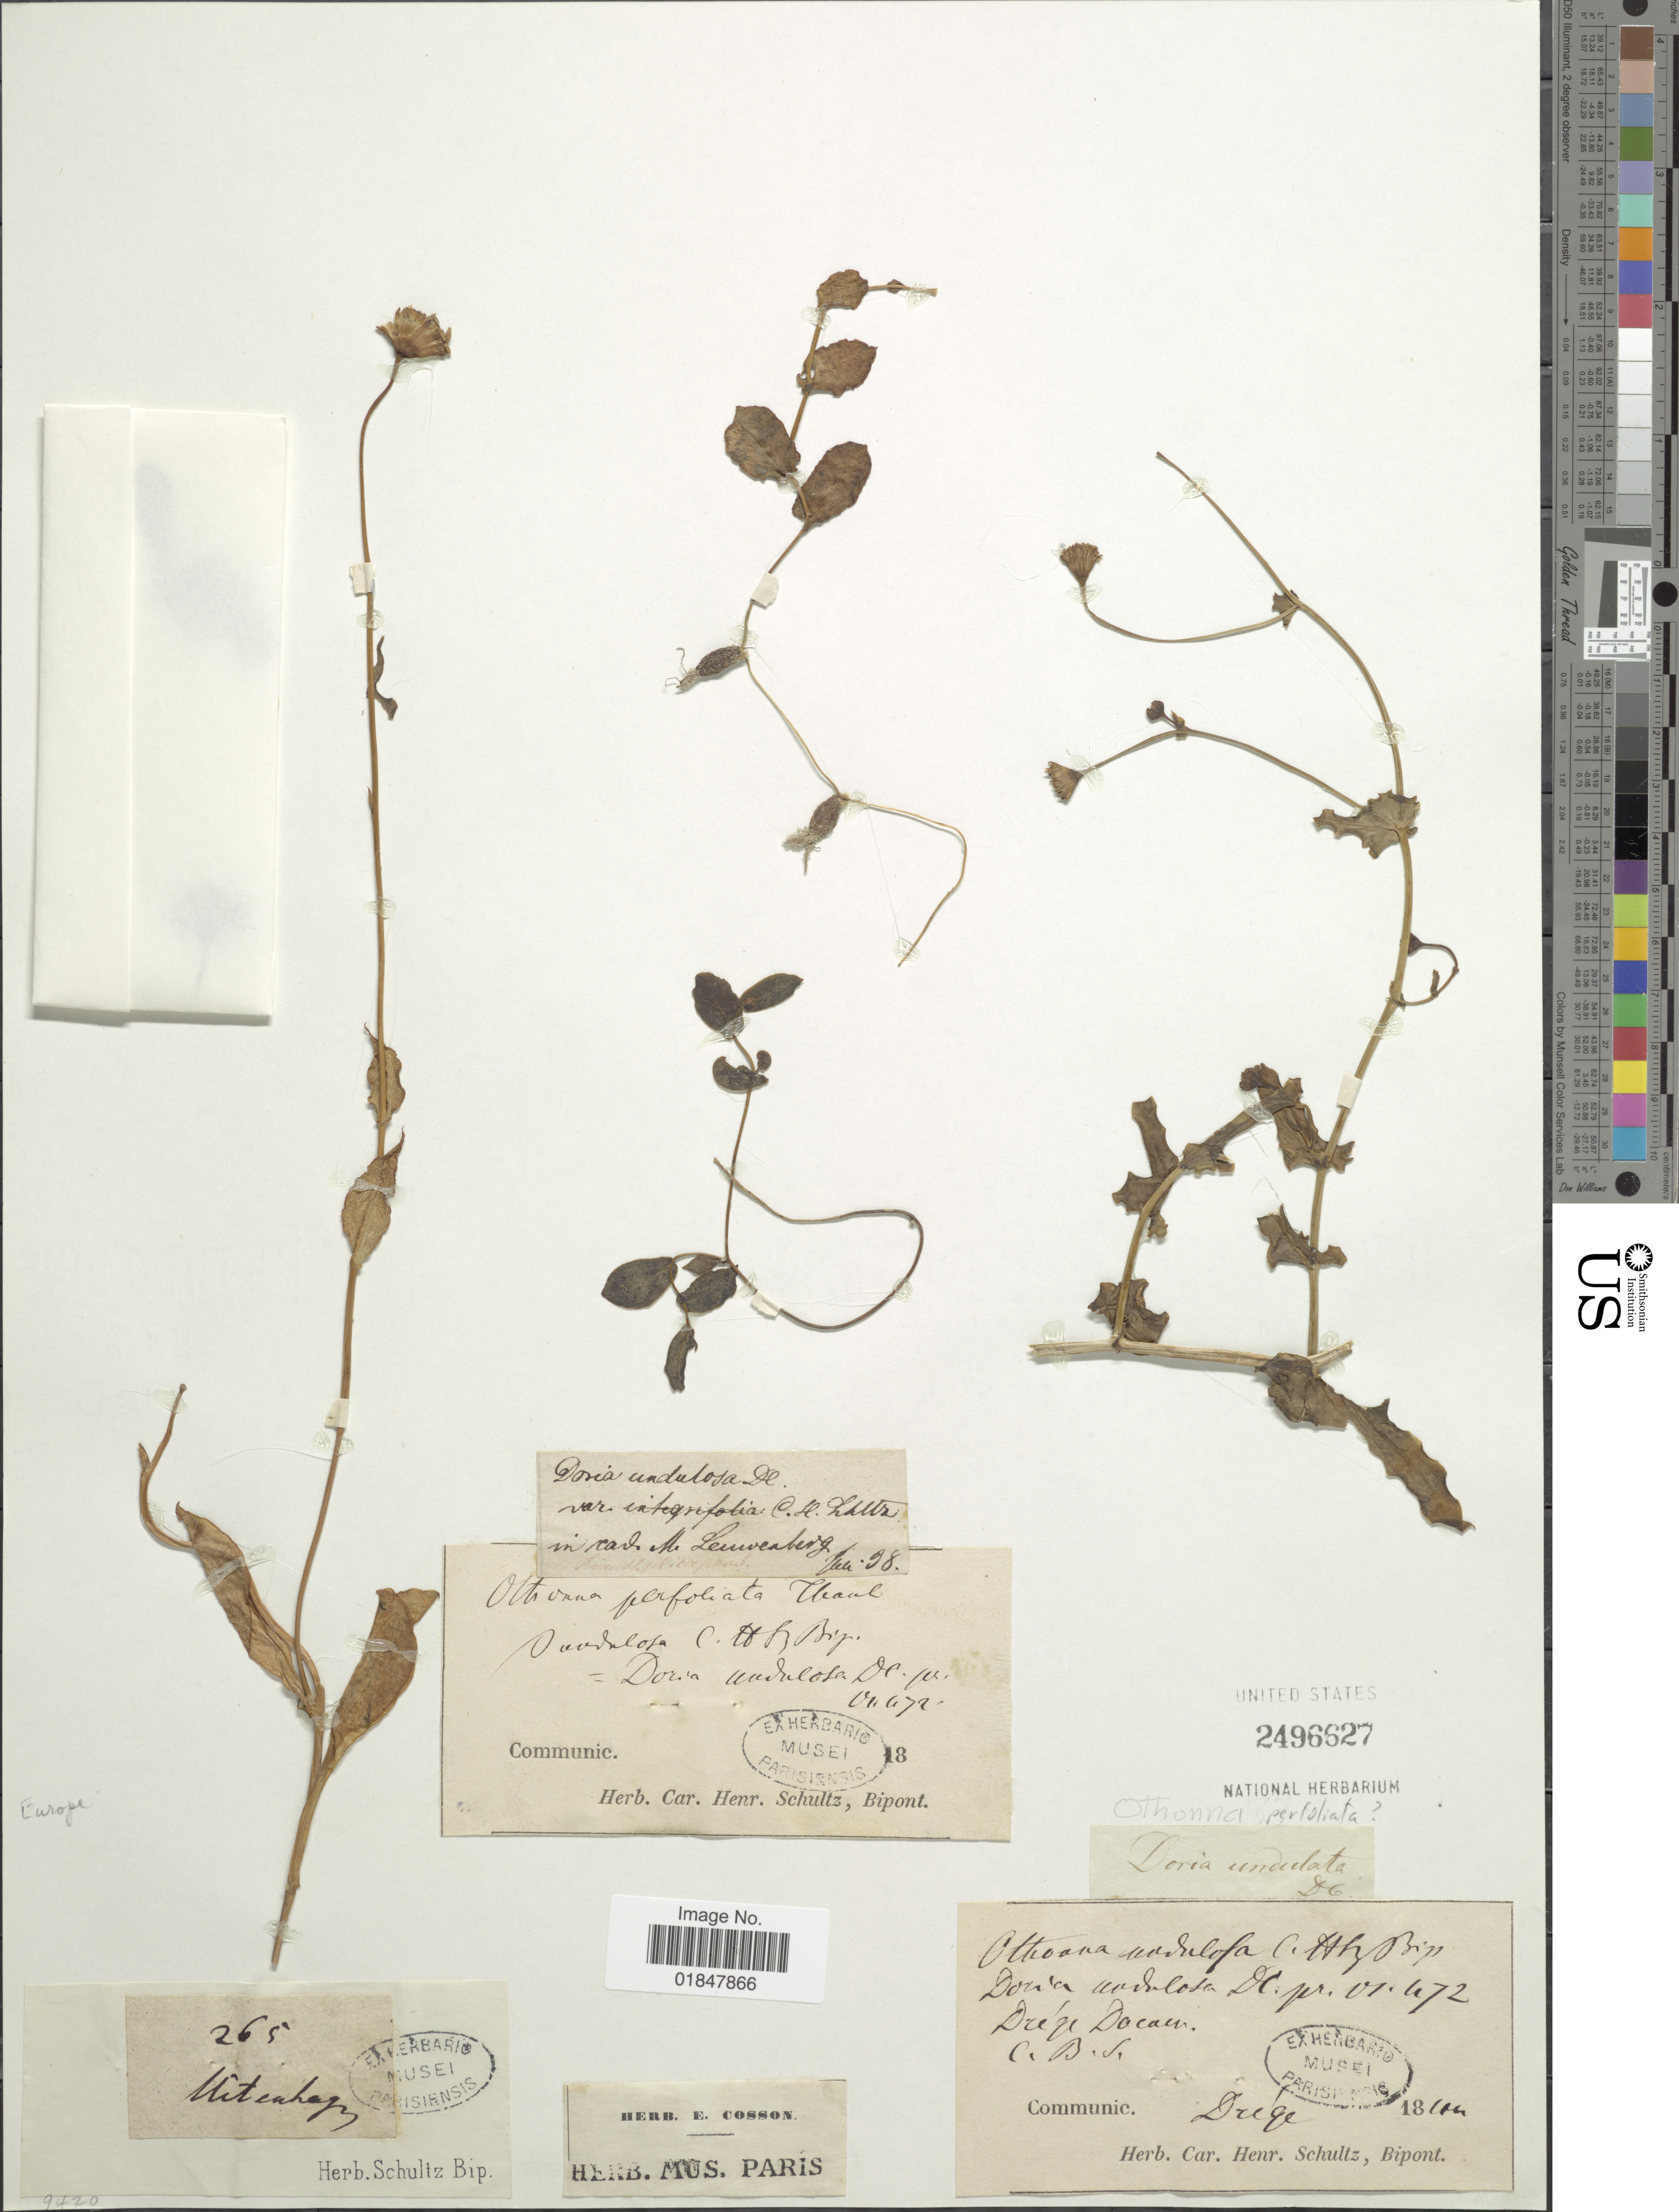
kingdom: Plantae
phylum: Tracheophyta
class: Magnoliopsida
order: Asterales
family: Asteraceae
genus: Othonna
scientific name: Othonna undulosa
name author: (DC.) J.C. Manning & Goldblatt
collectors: Dreqe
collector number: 265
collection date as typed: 18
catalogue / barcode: US 2496627